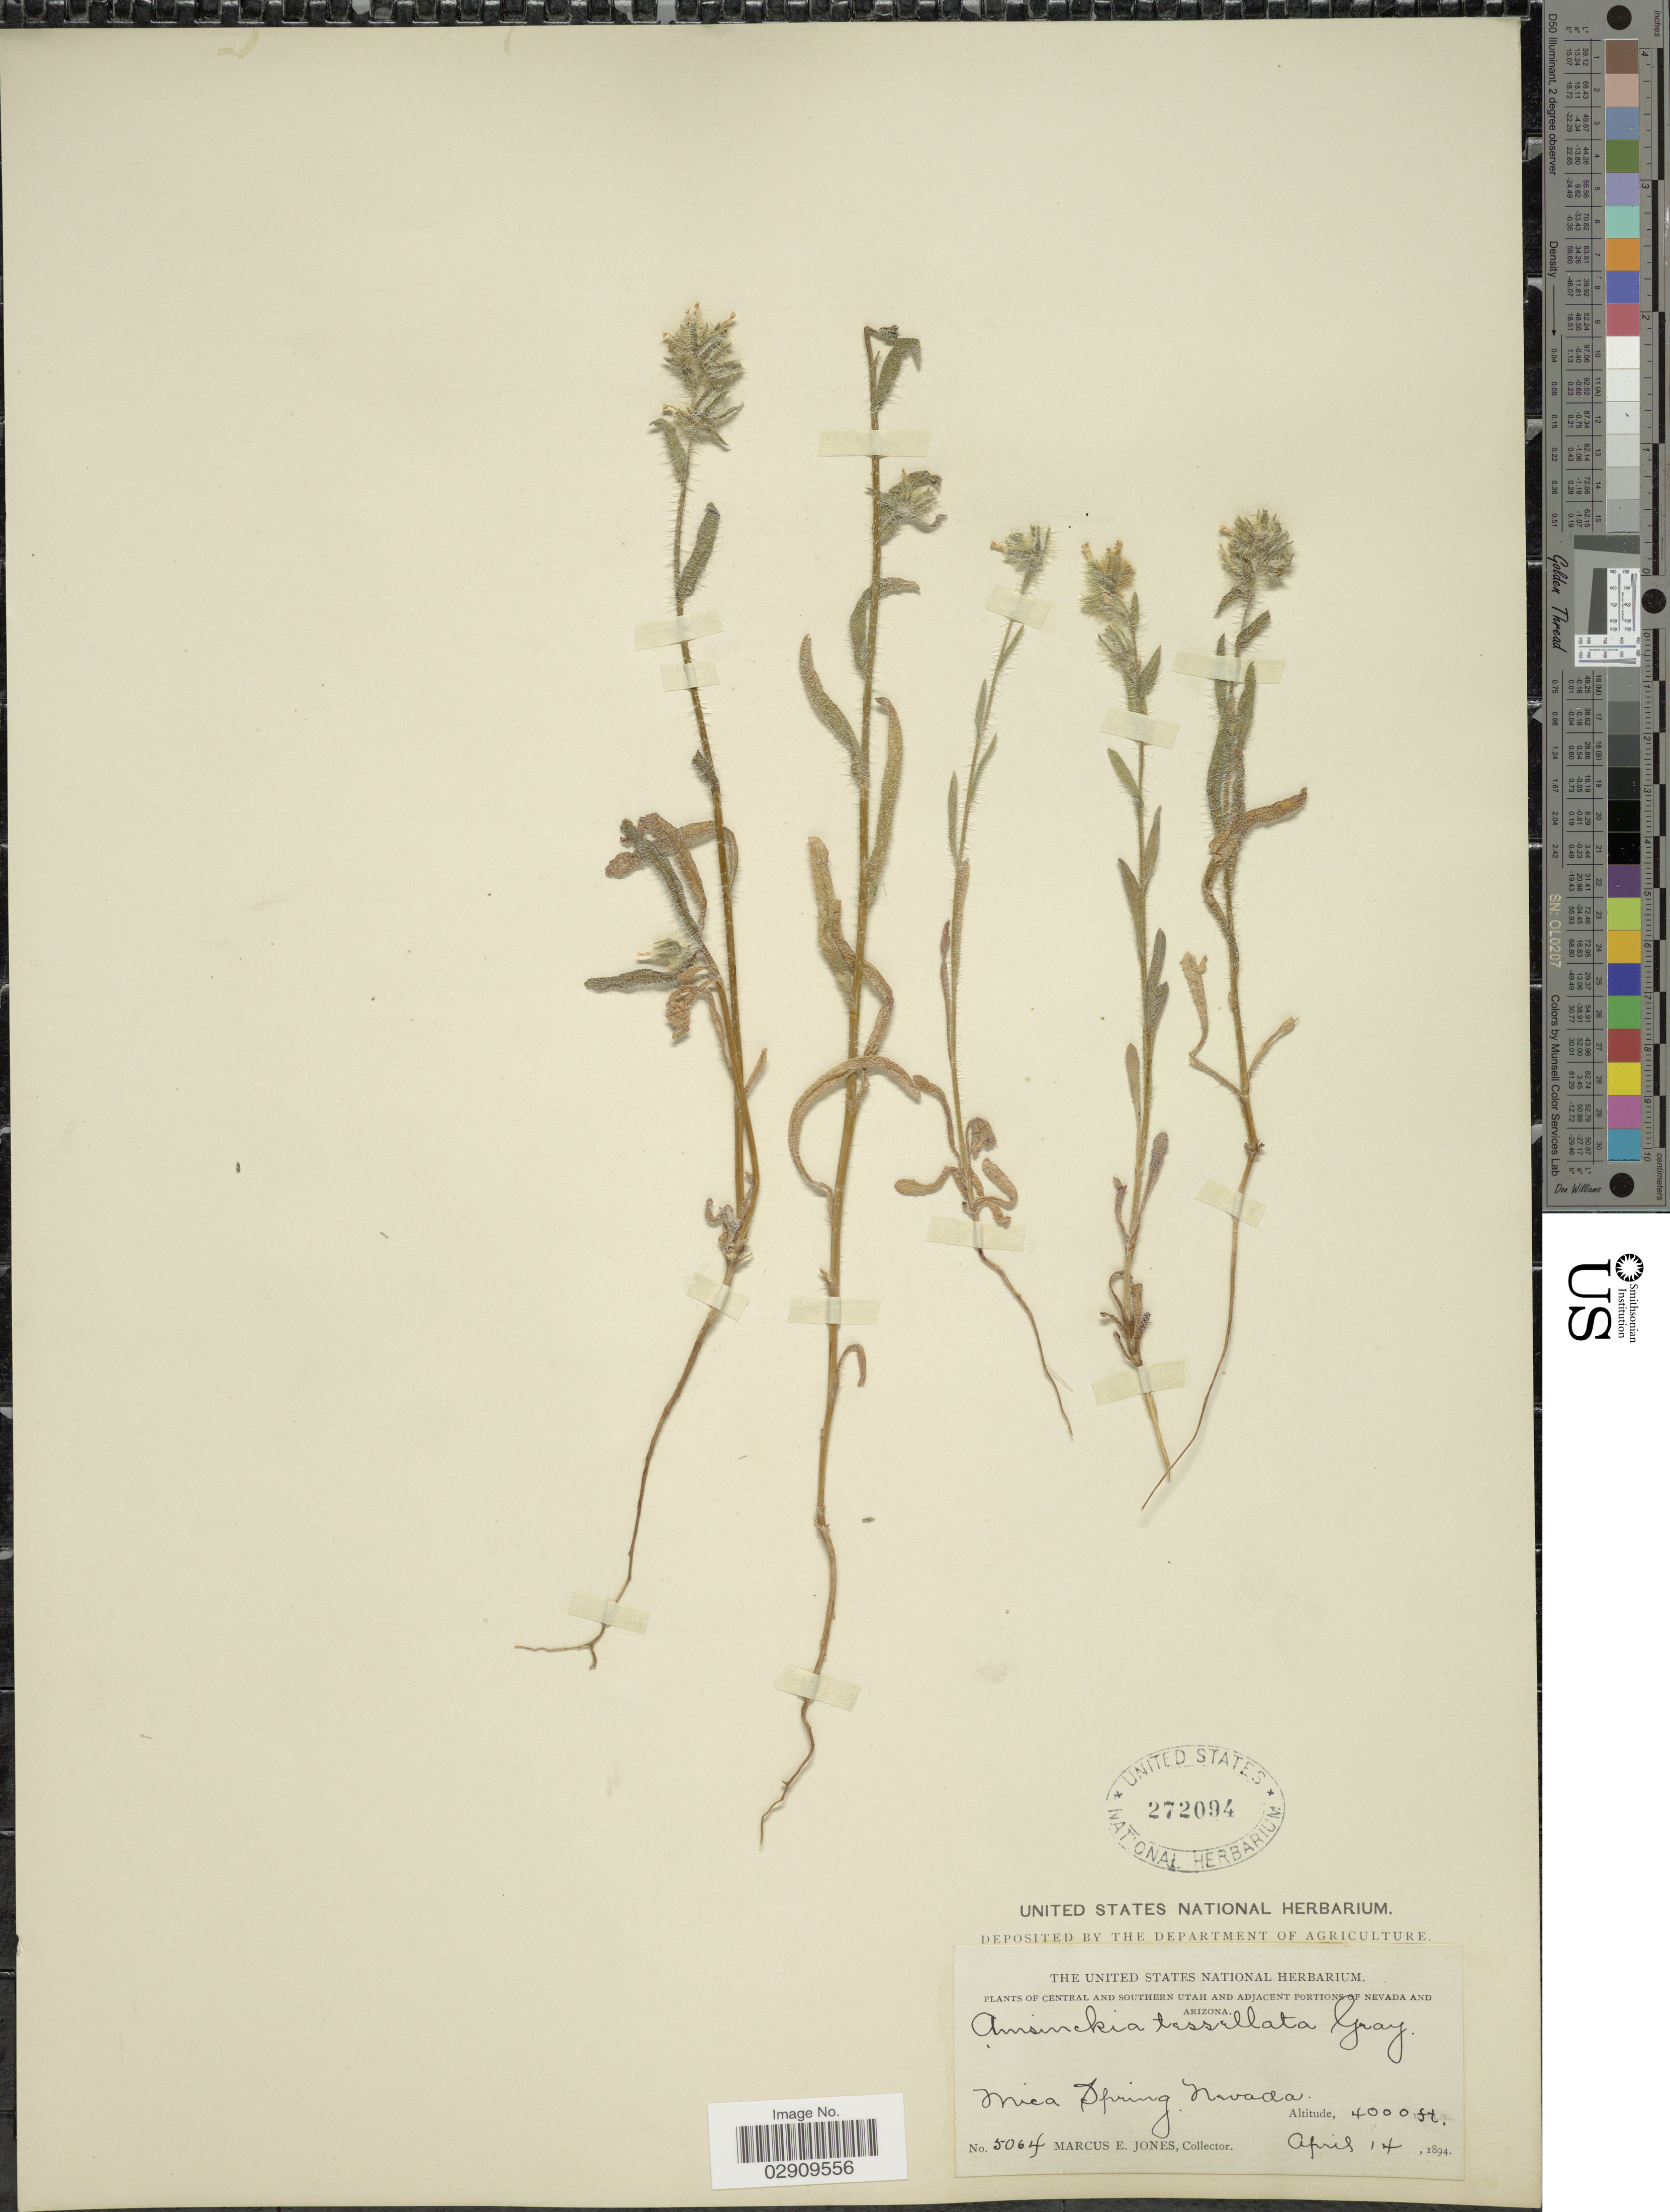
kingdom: Plantae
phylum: Tracheophyta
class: Magnoliopsida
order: Boraginales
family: Boraginaceae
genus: Amsinckia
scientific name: Amsinckia tessellata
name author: A. Gray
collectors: M. E. Jones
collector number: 5061f*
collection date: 1894-04-14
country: United States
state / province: Nevada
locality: Mica Spring.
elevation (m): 1219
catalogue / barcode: US 272094